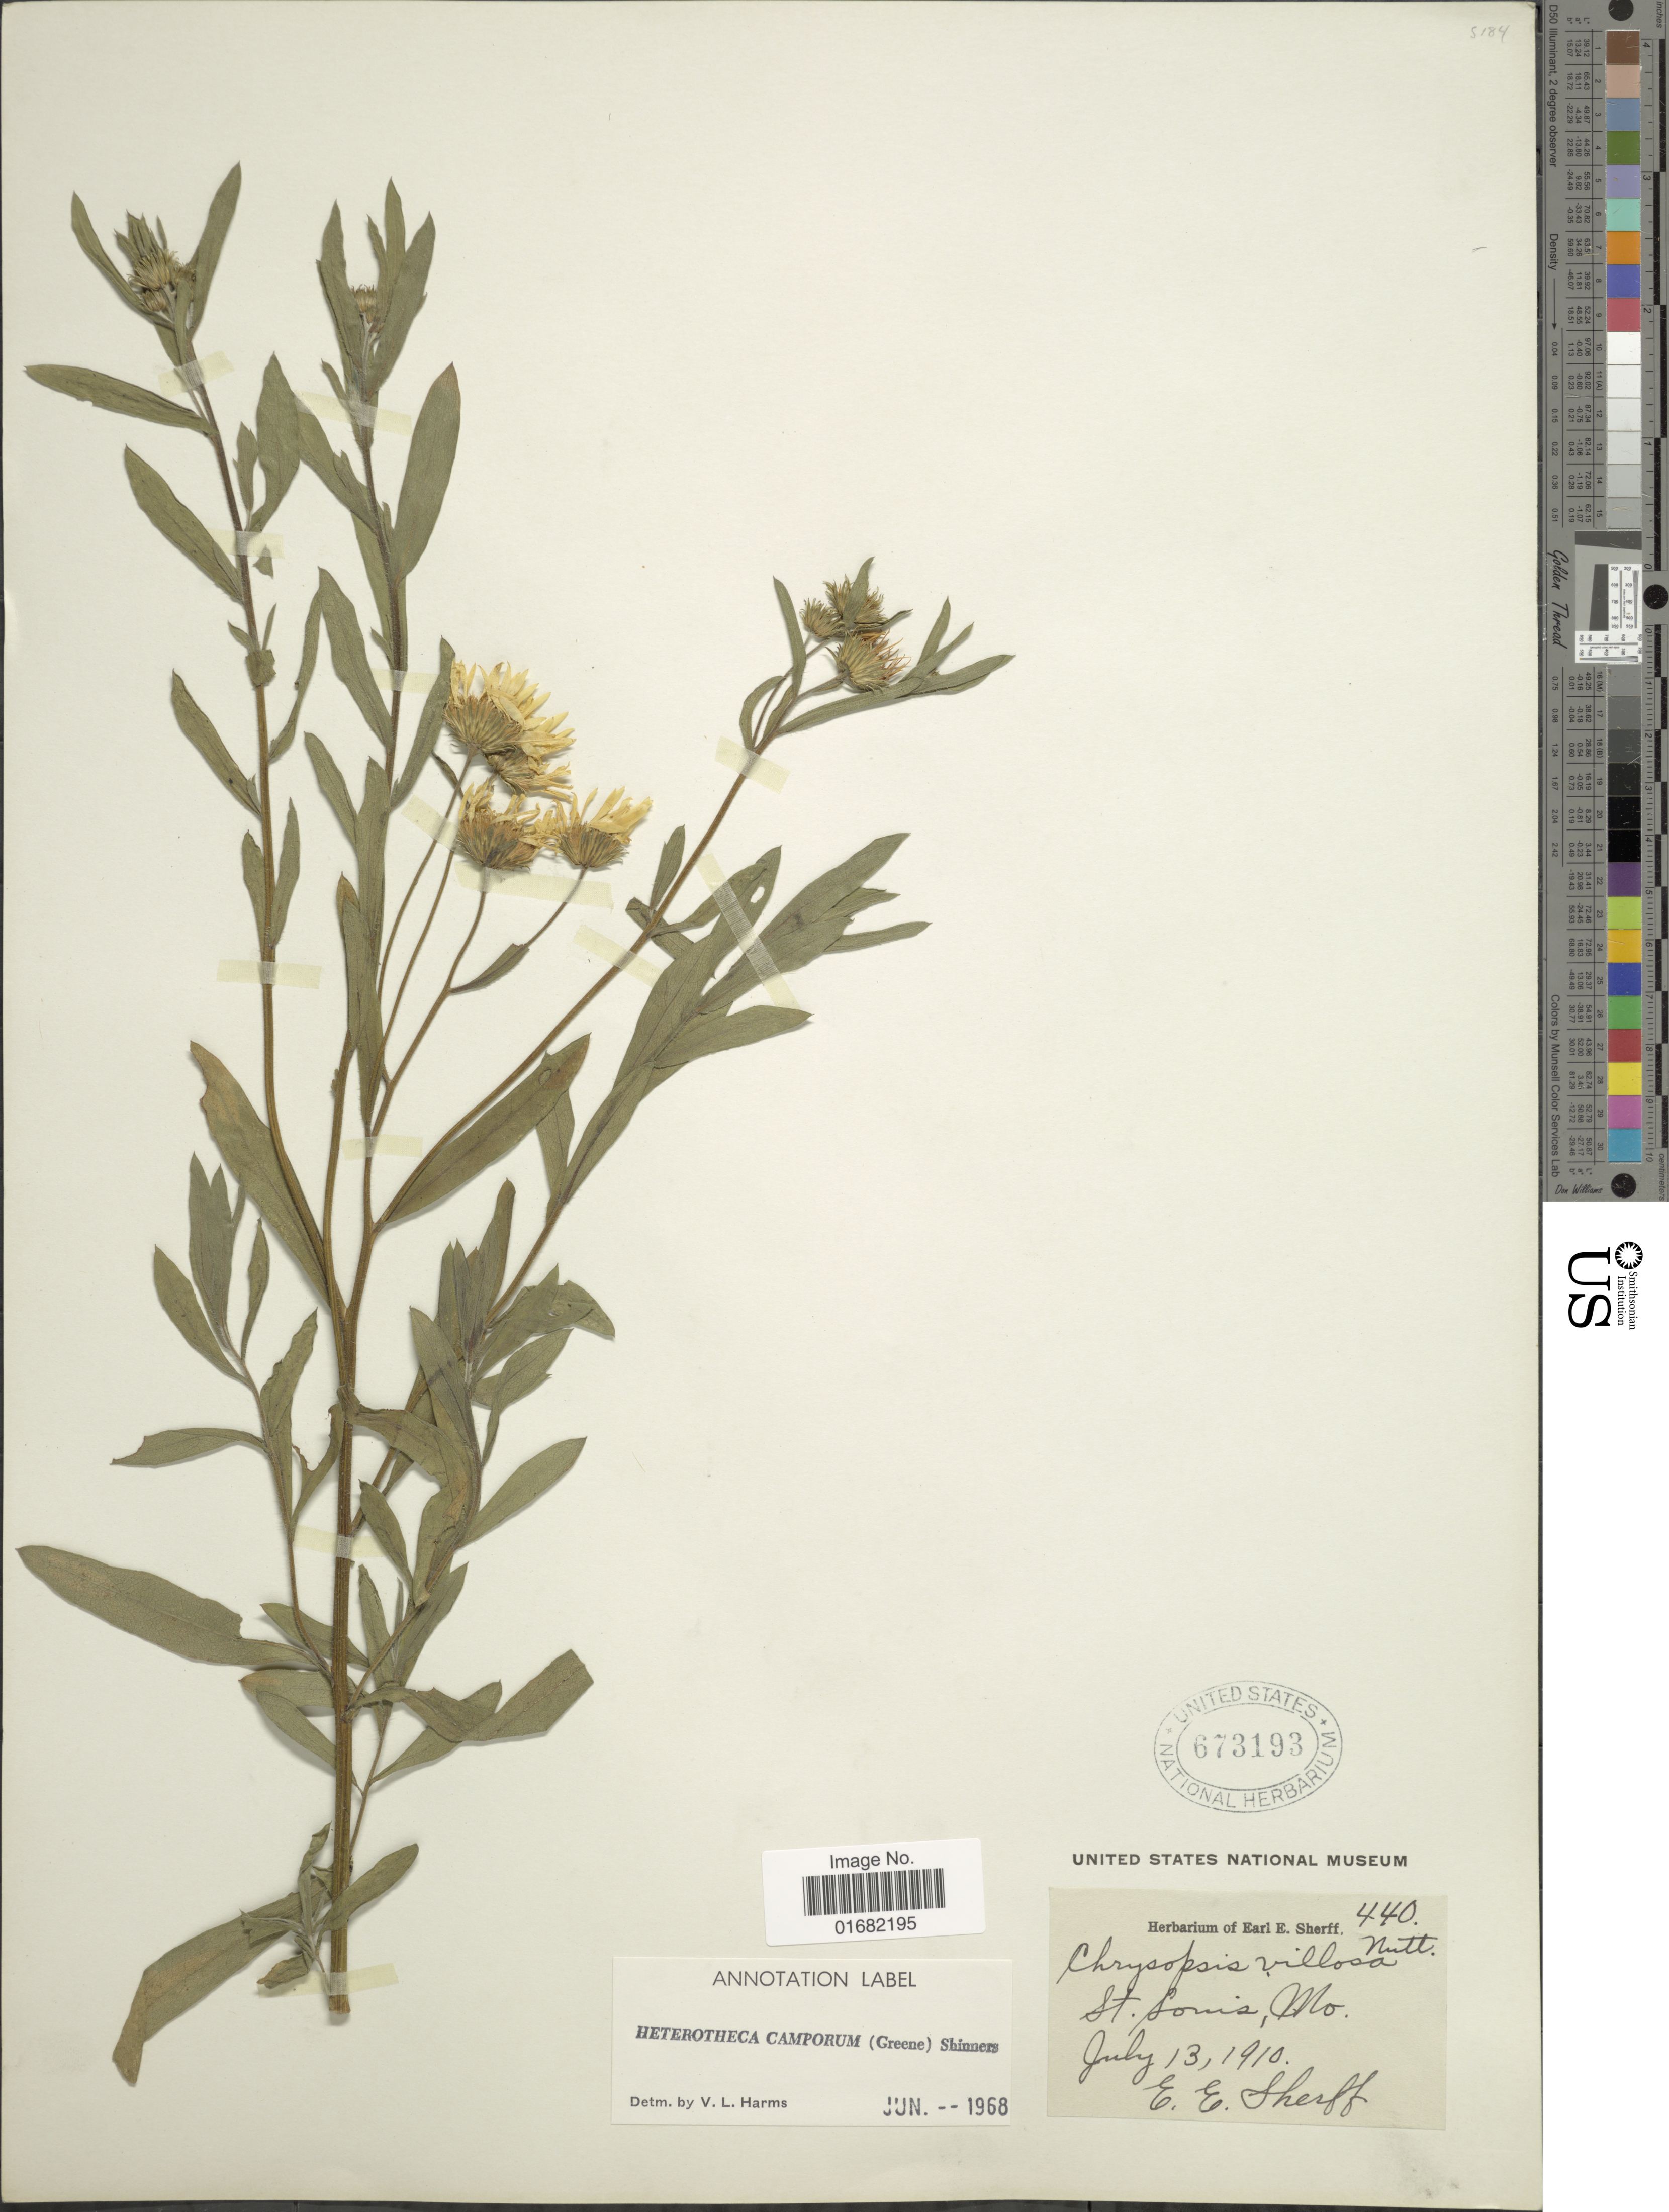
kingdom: Plantae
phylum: Tracheophyta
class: Magnoliopsida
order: Asterales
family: Asteraceae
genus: Heterotheca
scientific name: Heterotheca camporum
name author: (Greene) Shinners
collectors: E. E. Sherff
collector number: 440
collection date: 1910-07-13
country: United States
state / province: Missouri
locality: St. Louis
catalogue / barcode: US 673193